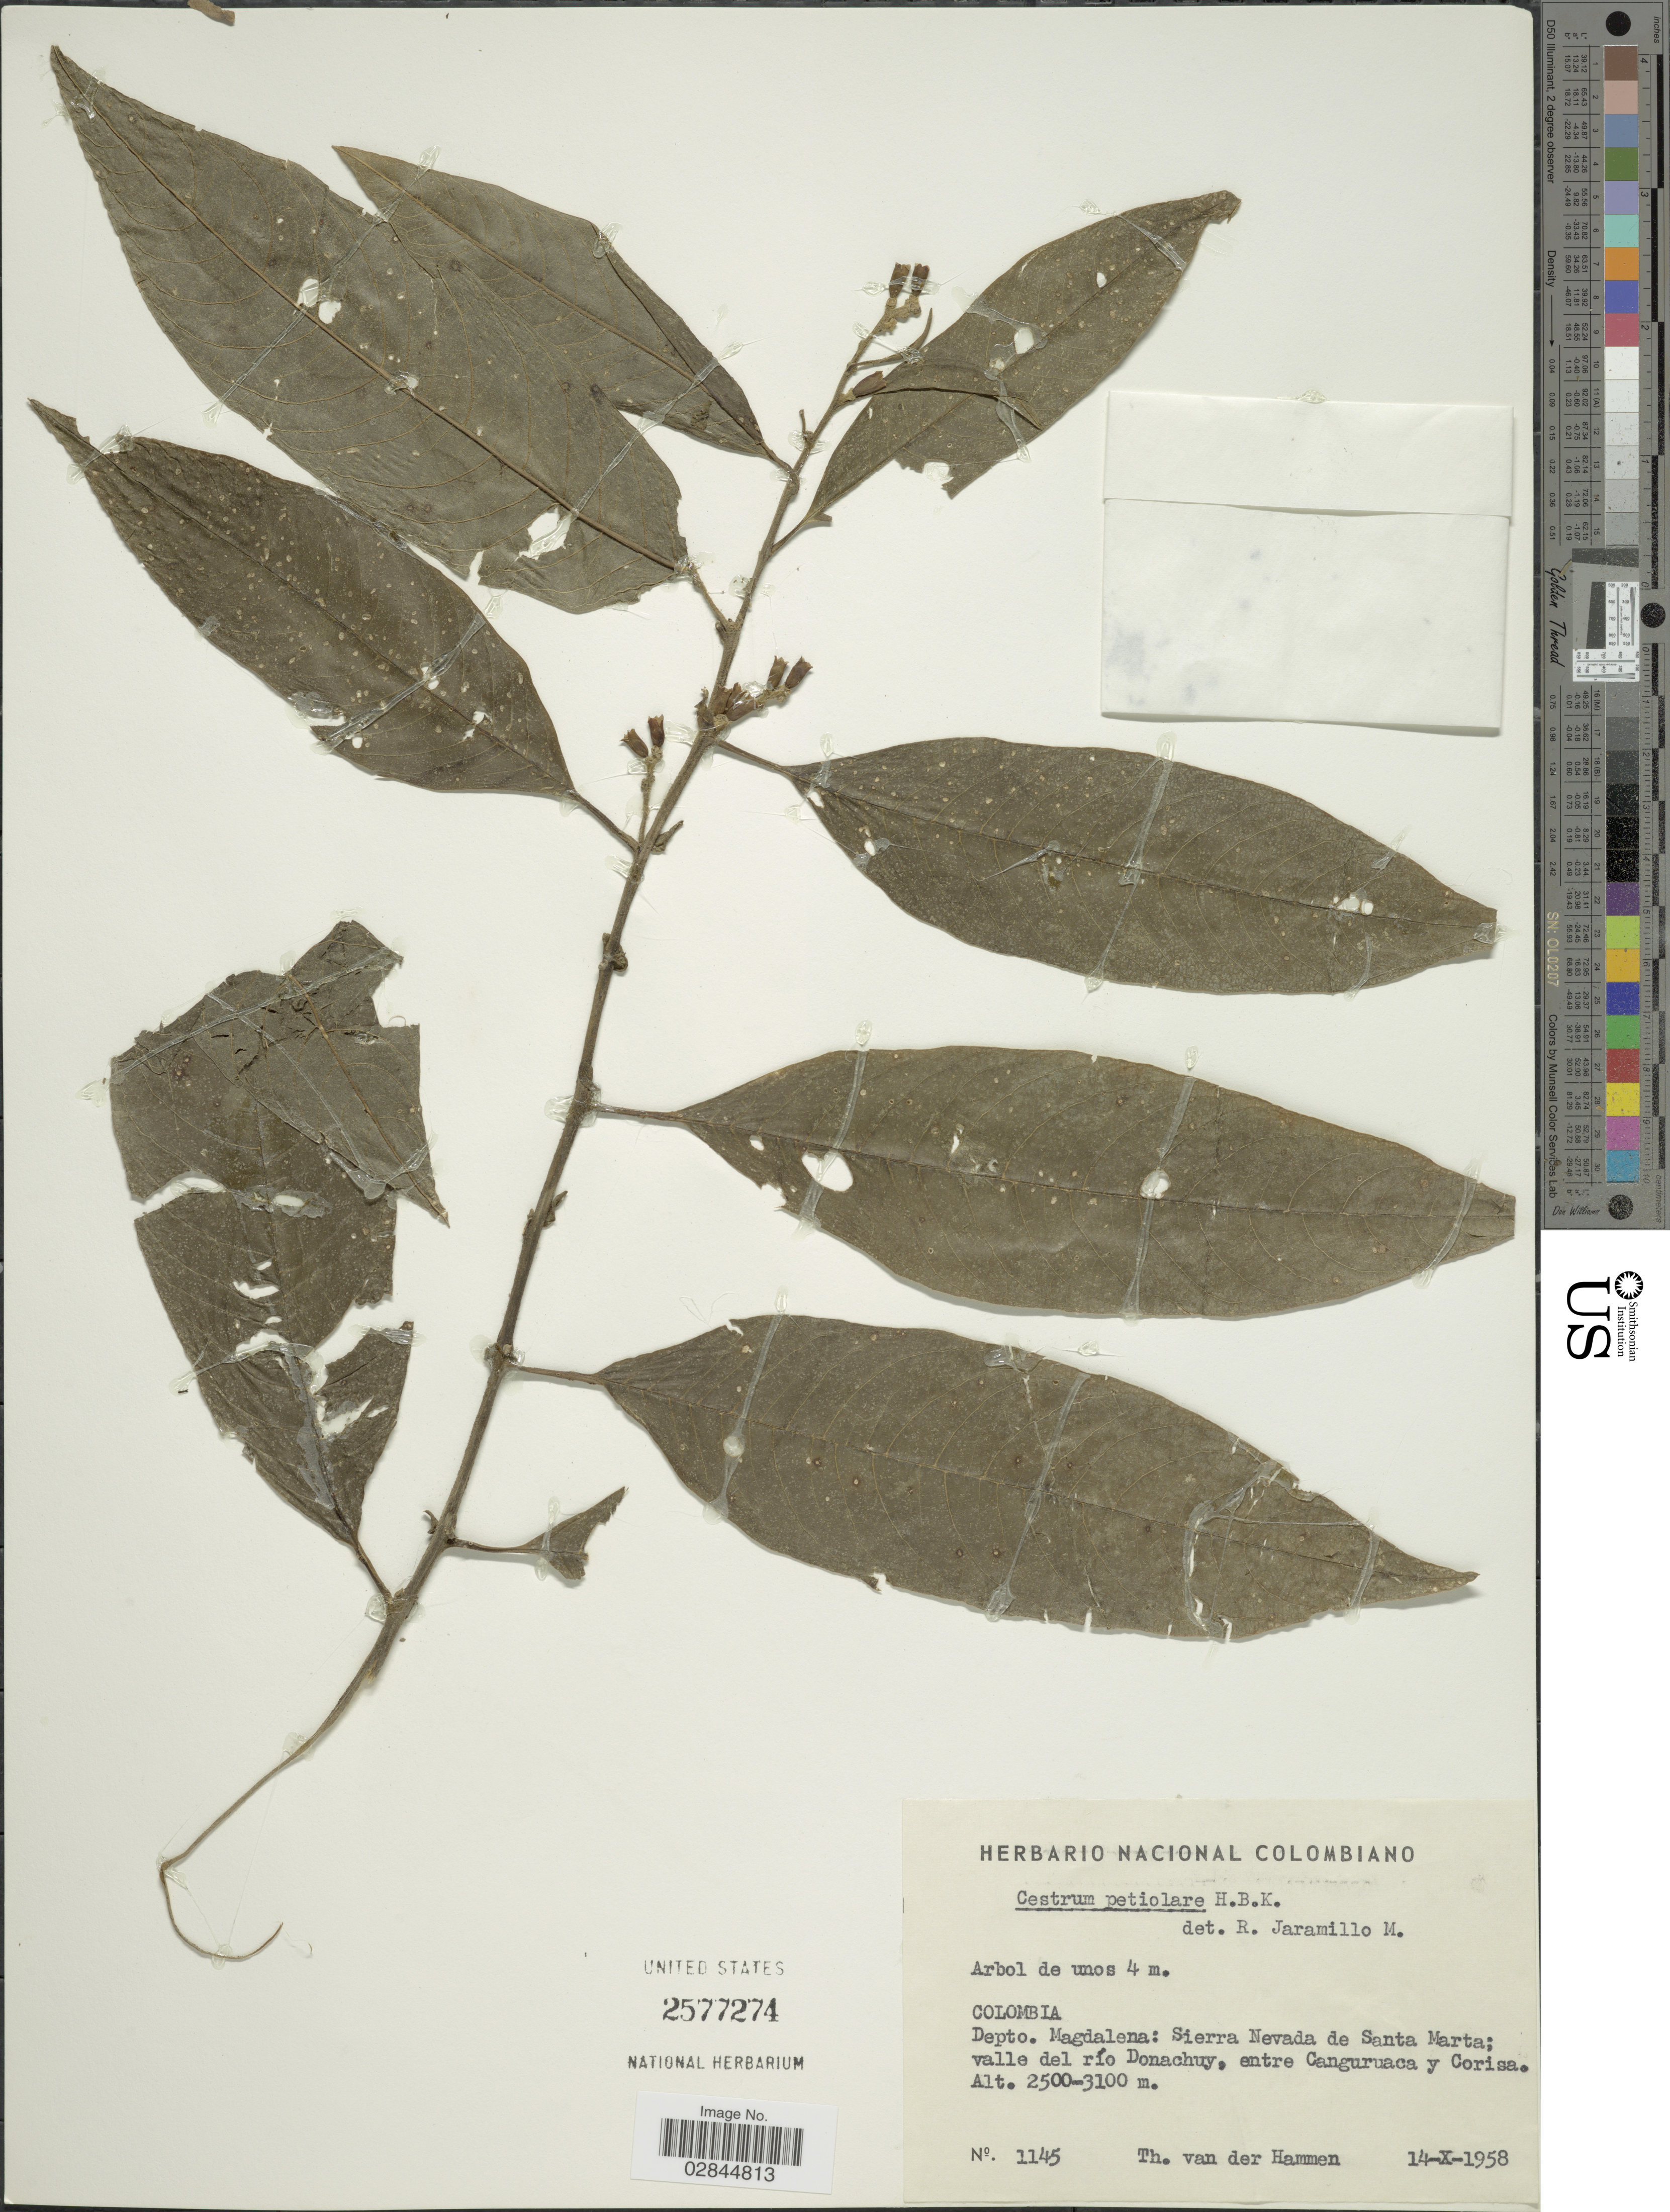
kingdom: Plantae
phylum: Tracheophyta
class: Magnoliopsida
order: Solanales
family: Solanaceae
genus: Cestrum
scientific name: Cestrum petiolare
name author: Kunth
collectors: T. Van der Hammen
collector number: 1145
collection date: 1958-10-14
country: Colombia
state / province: Magdalena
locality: Depto. Magdalena: Sierra Nevada de Santa Marta: valle del río Donachuy, entre Canguruaca y Corisa.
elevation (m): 2500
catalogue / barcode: US 2577274